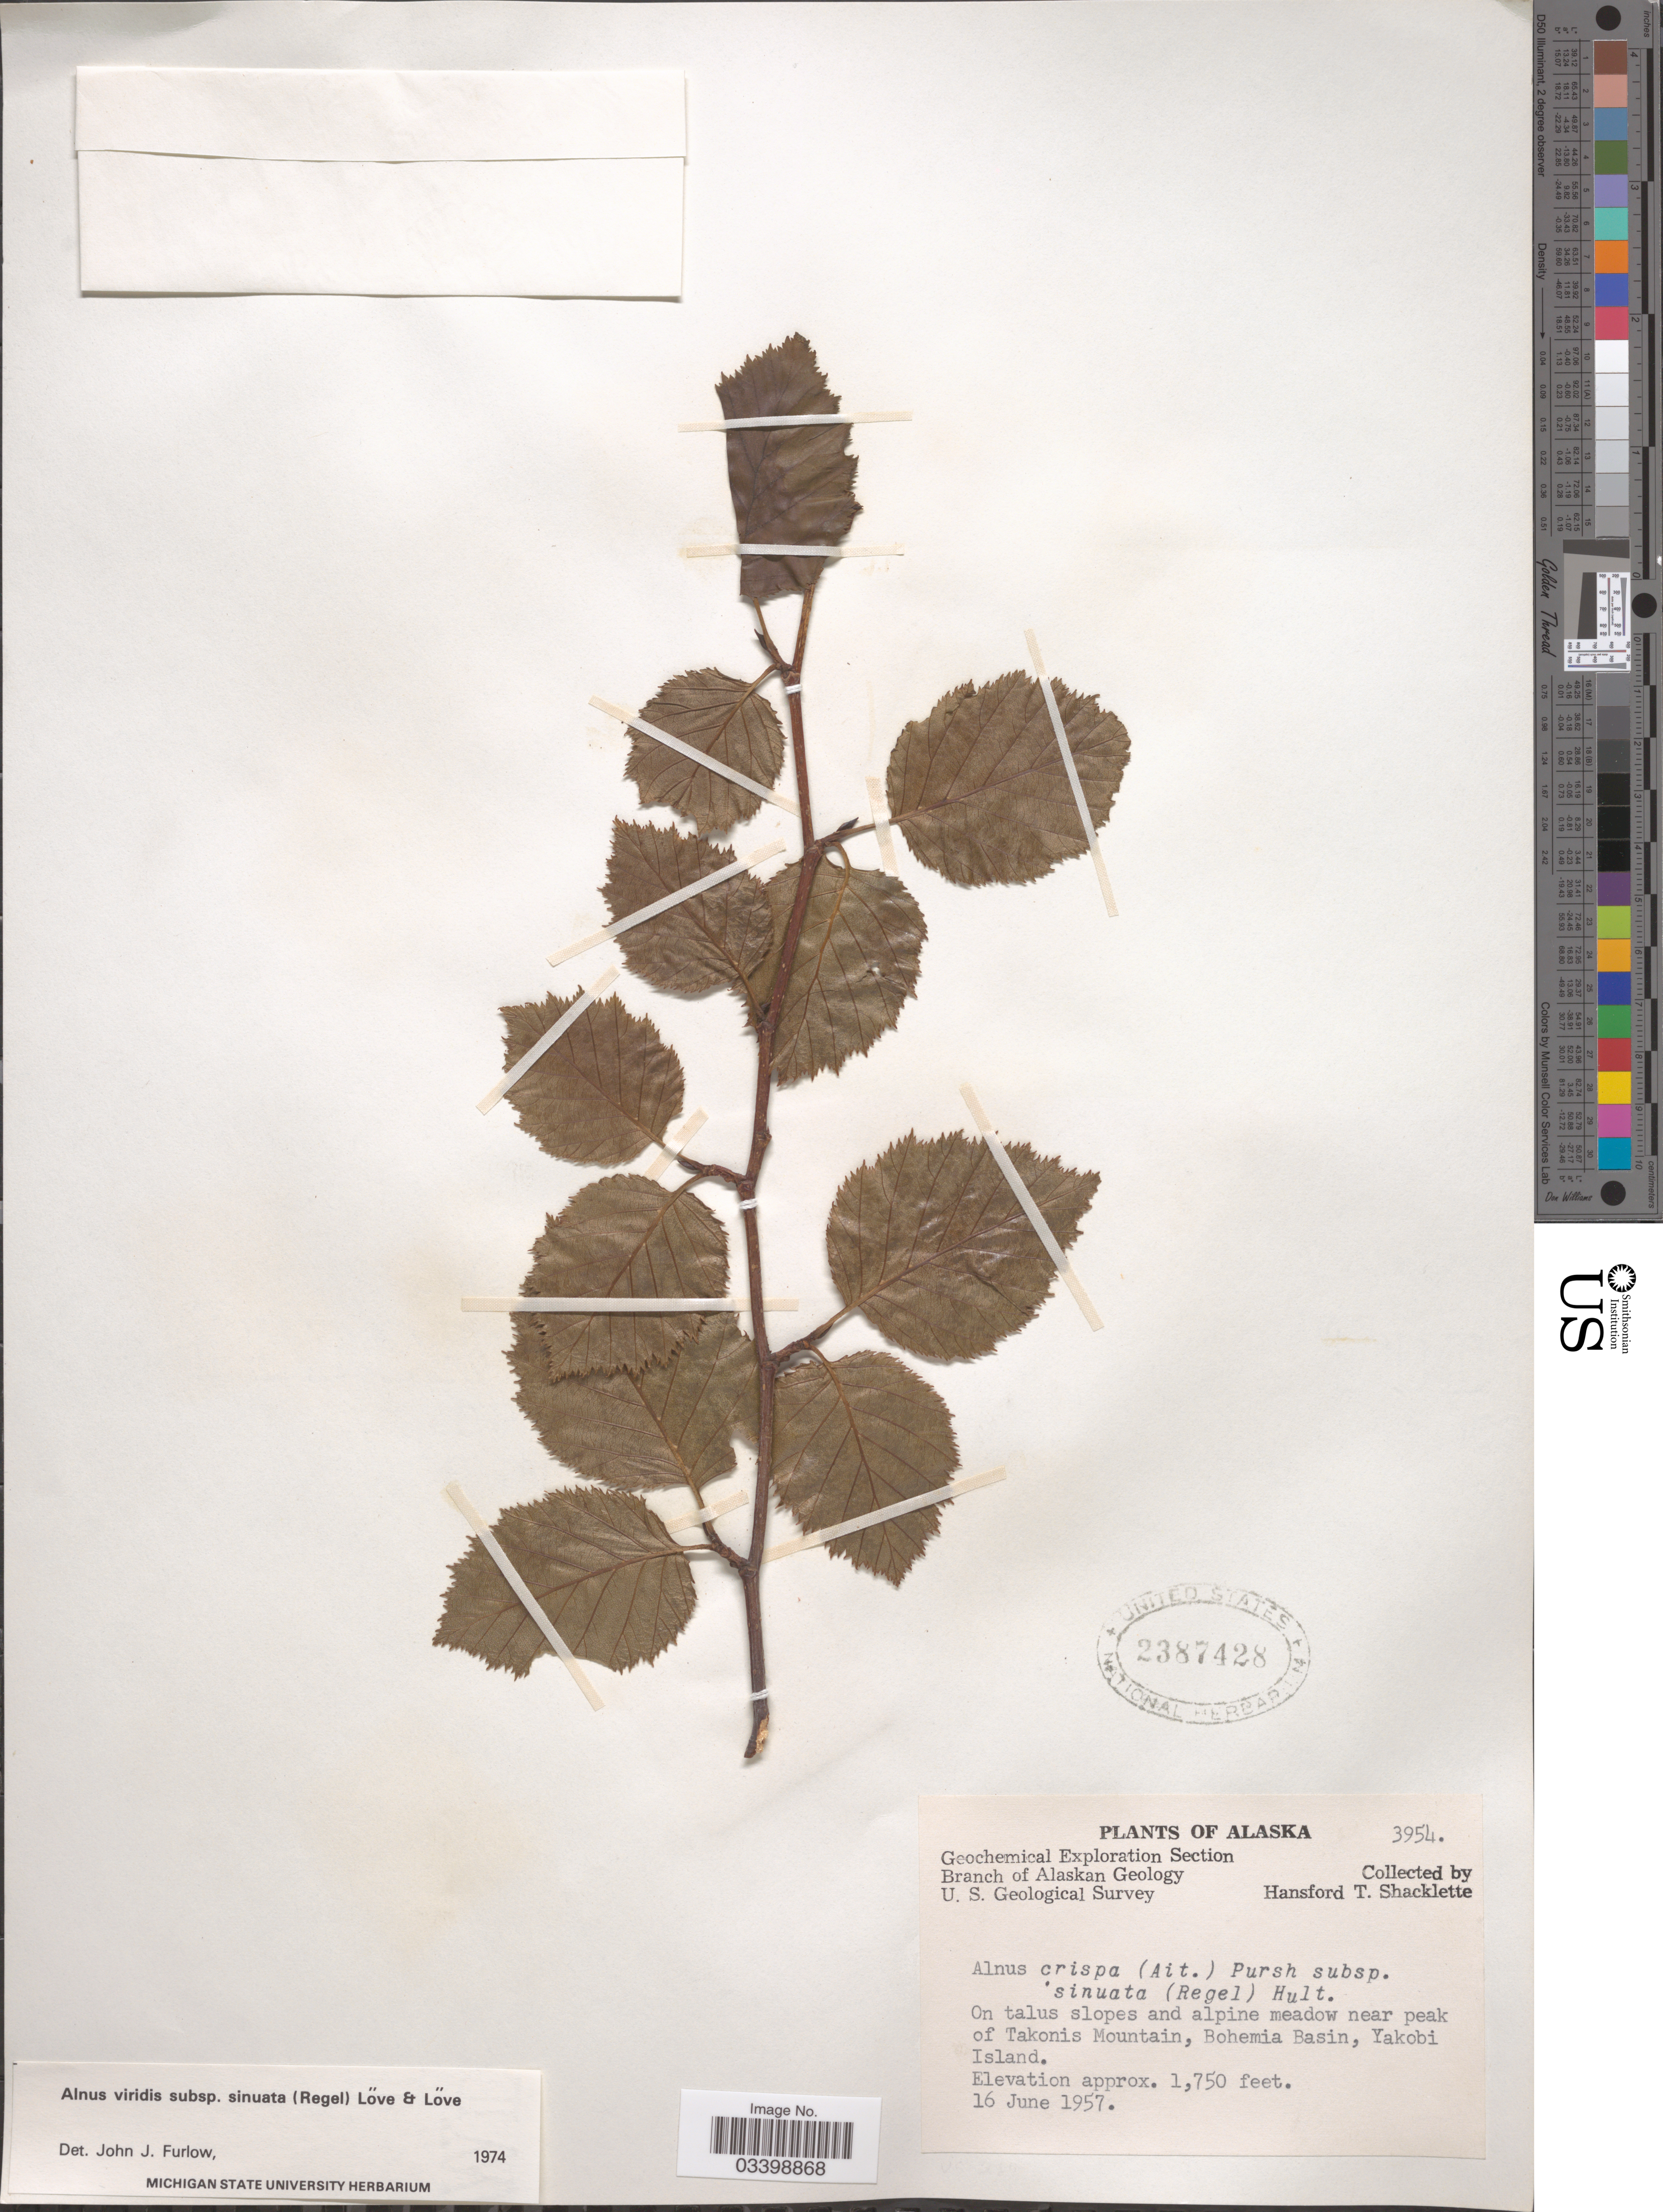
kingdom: Plantae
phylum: Tracheophyta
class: Magnoliopsida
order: Fagales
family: Betulaceae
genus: Alnus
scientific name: Alnus viridis subsp. sinuata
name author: Regel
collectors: H. Shacklette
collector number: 3954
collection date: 1957-06-16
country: United States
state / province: Alaska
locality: On talus slopes and alpine meadow near peak of Takonis Mountain, Bohemia Basin, Yakobi Island.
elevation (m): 533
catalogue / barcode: US 2387428